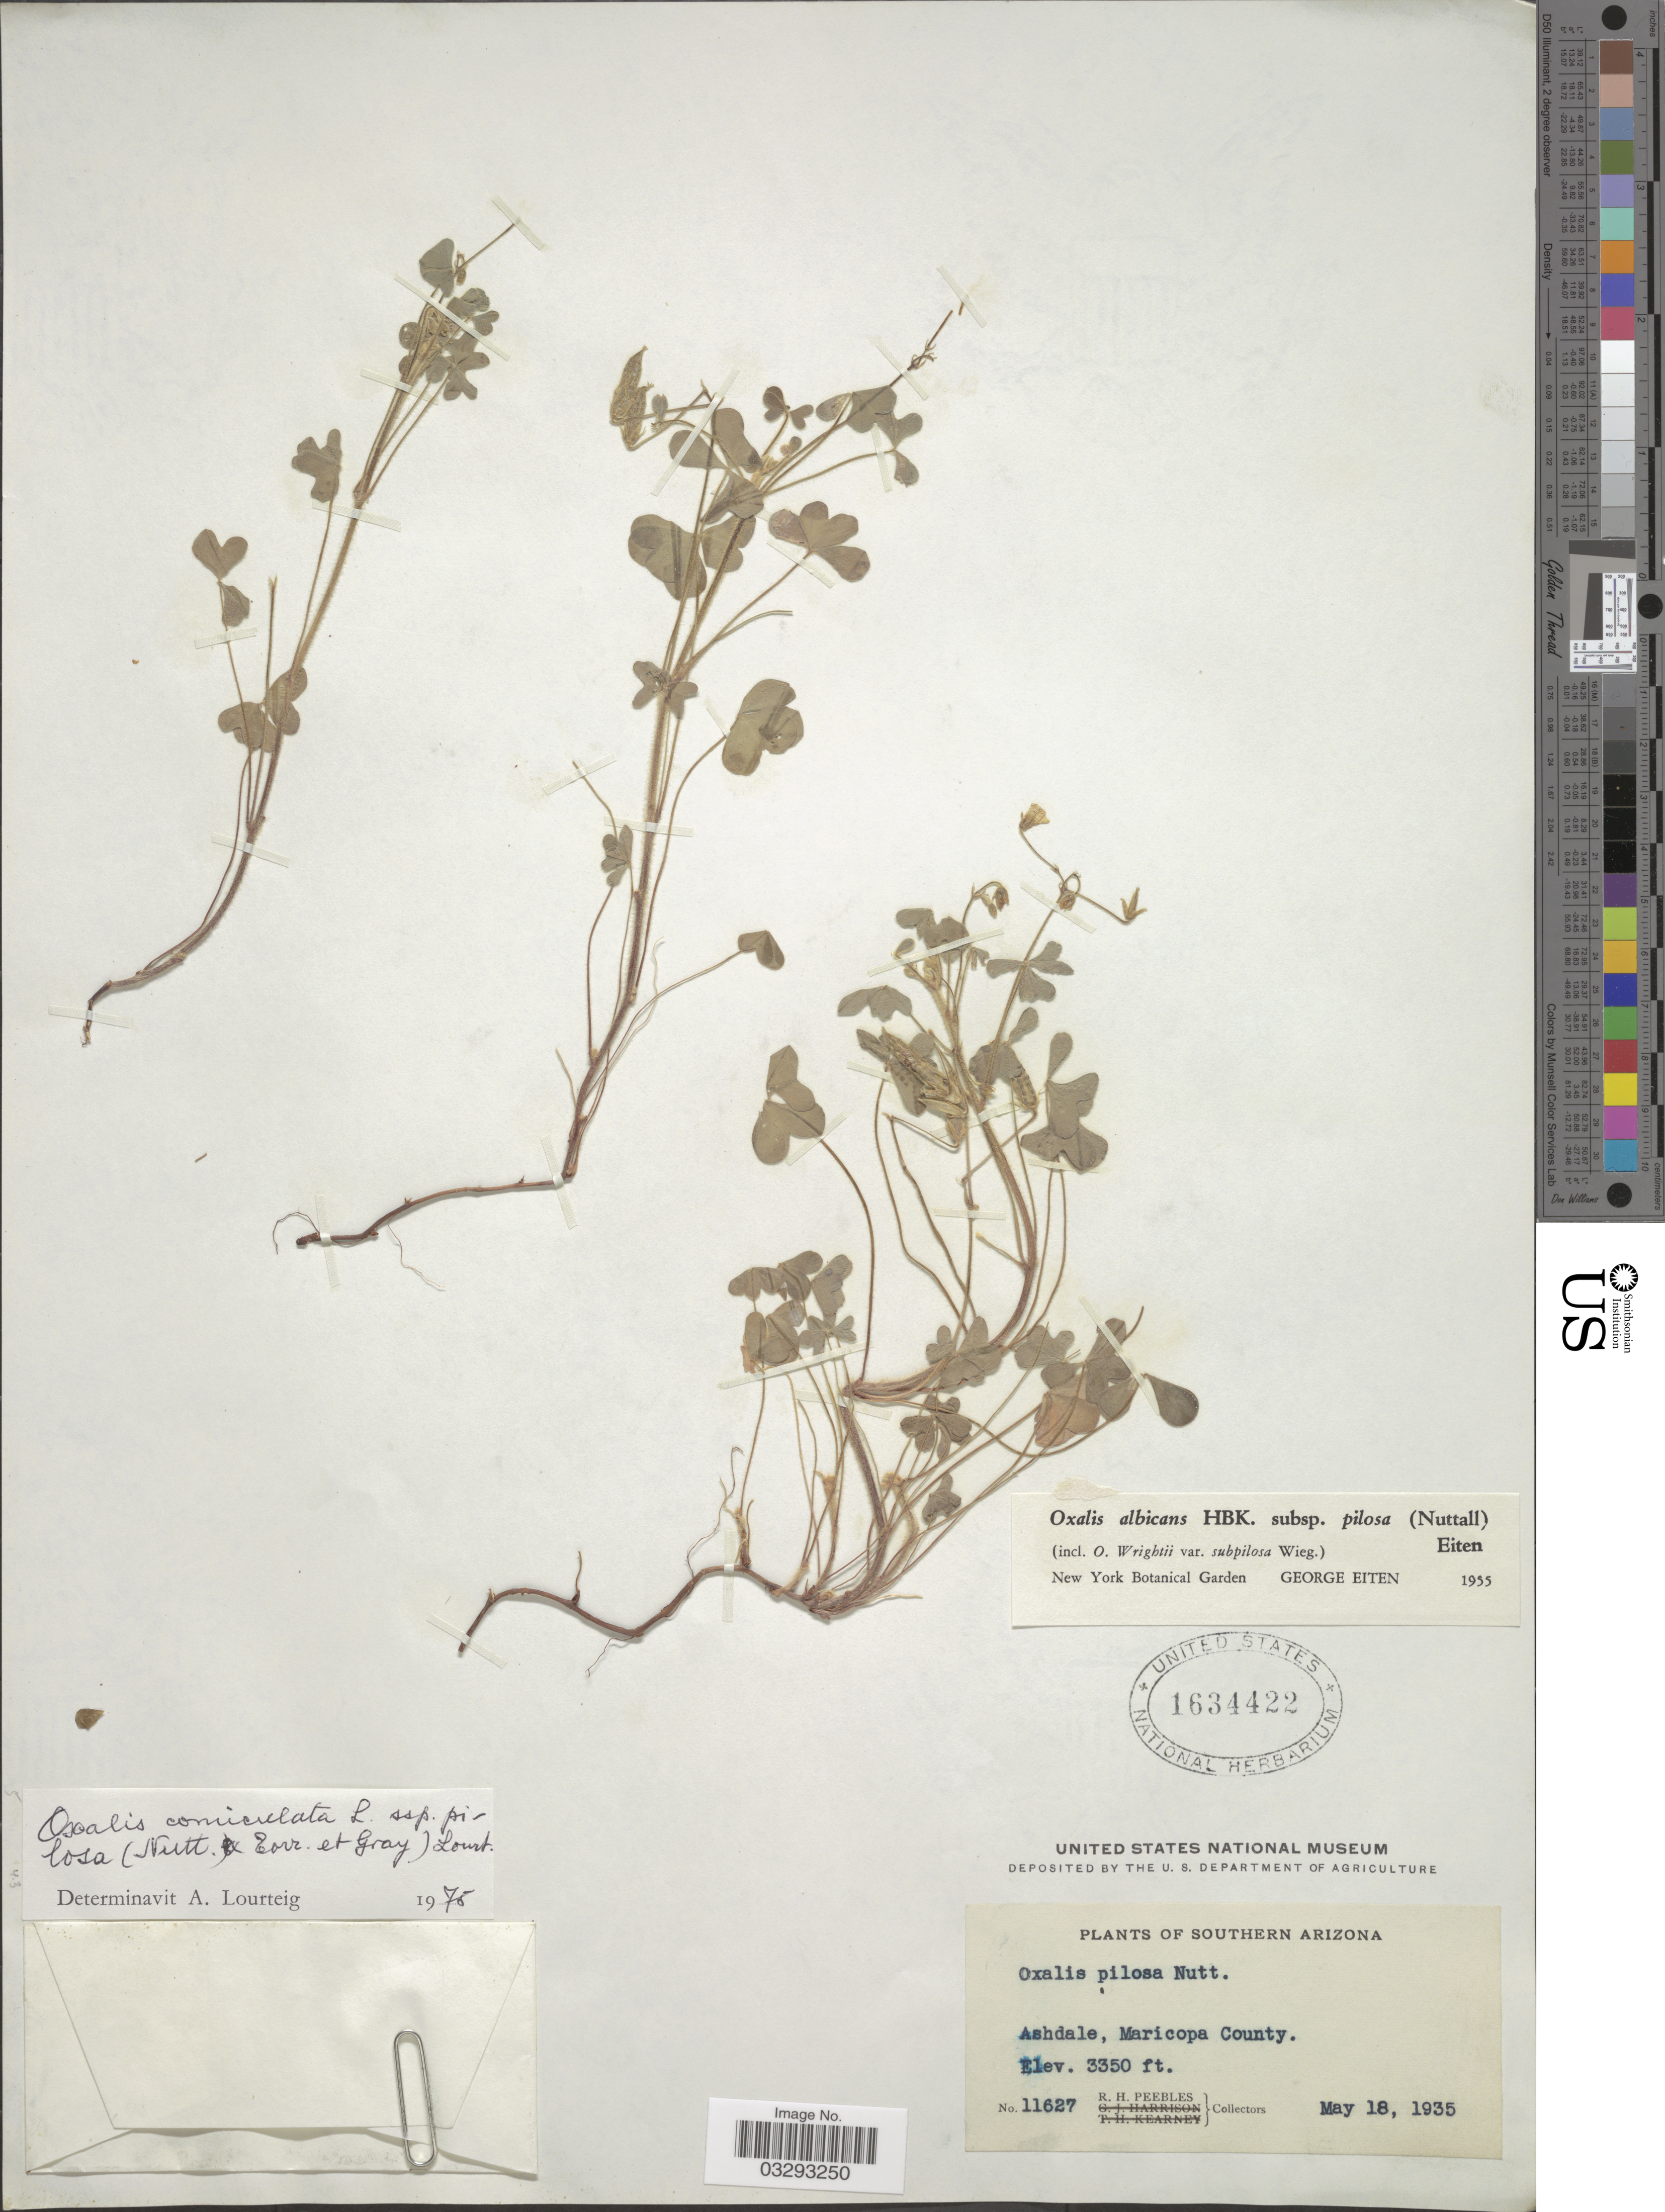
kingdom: Plantae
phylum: Tracheophyta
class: Magnoliopsida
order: Oxalidales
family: Oxalidaceae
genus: Oxalis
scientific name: Oxalis corniculata subsp. pilosa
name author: (Nutt.) Lourteig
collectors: R. H. Peebles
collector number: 11627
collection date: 1935-05-18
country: United States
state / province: Arizona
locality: Southern Arizona. Ashdale, Maricopa County.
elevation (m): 1021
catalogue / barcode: US 1634422